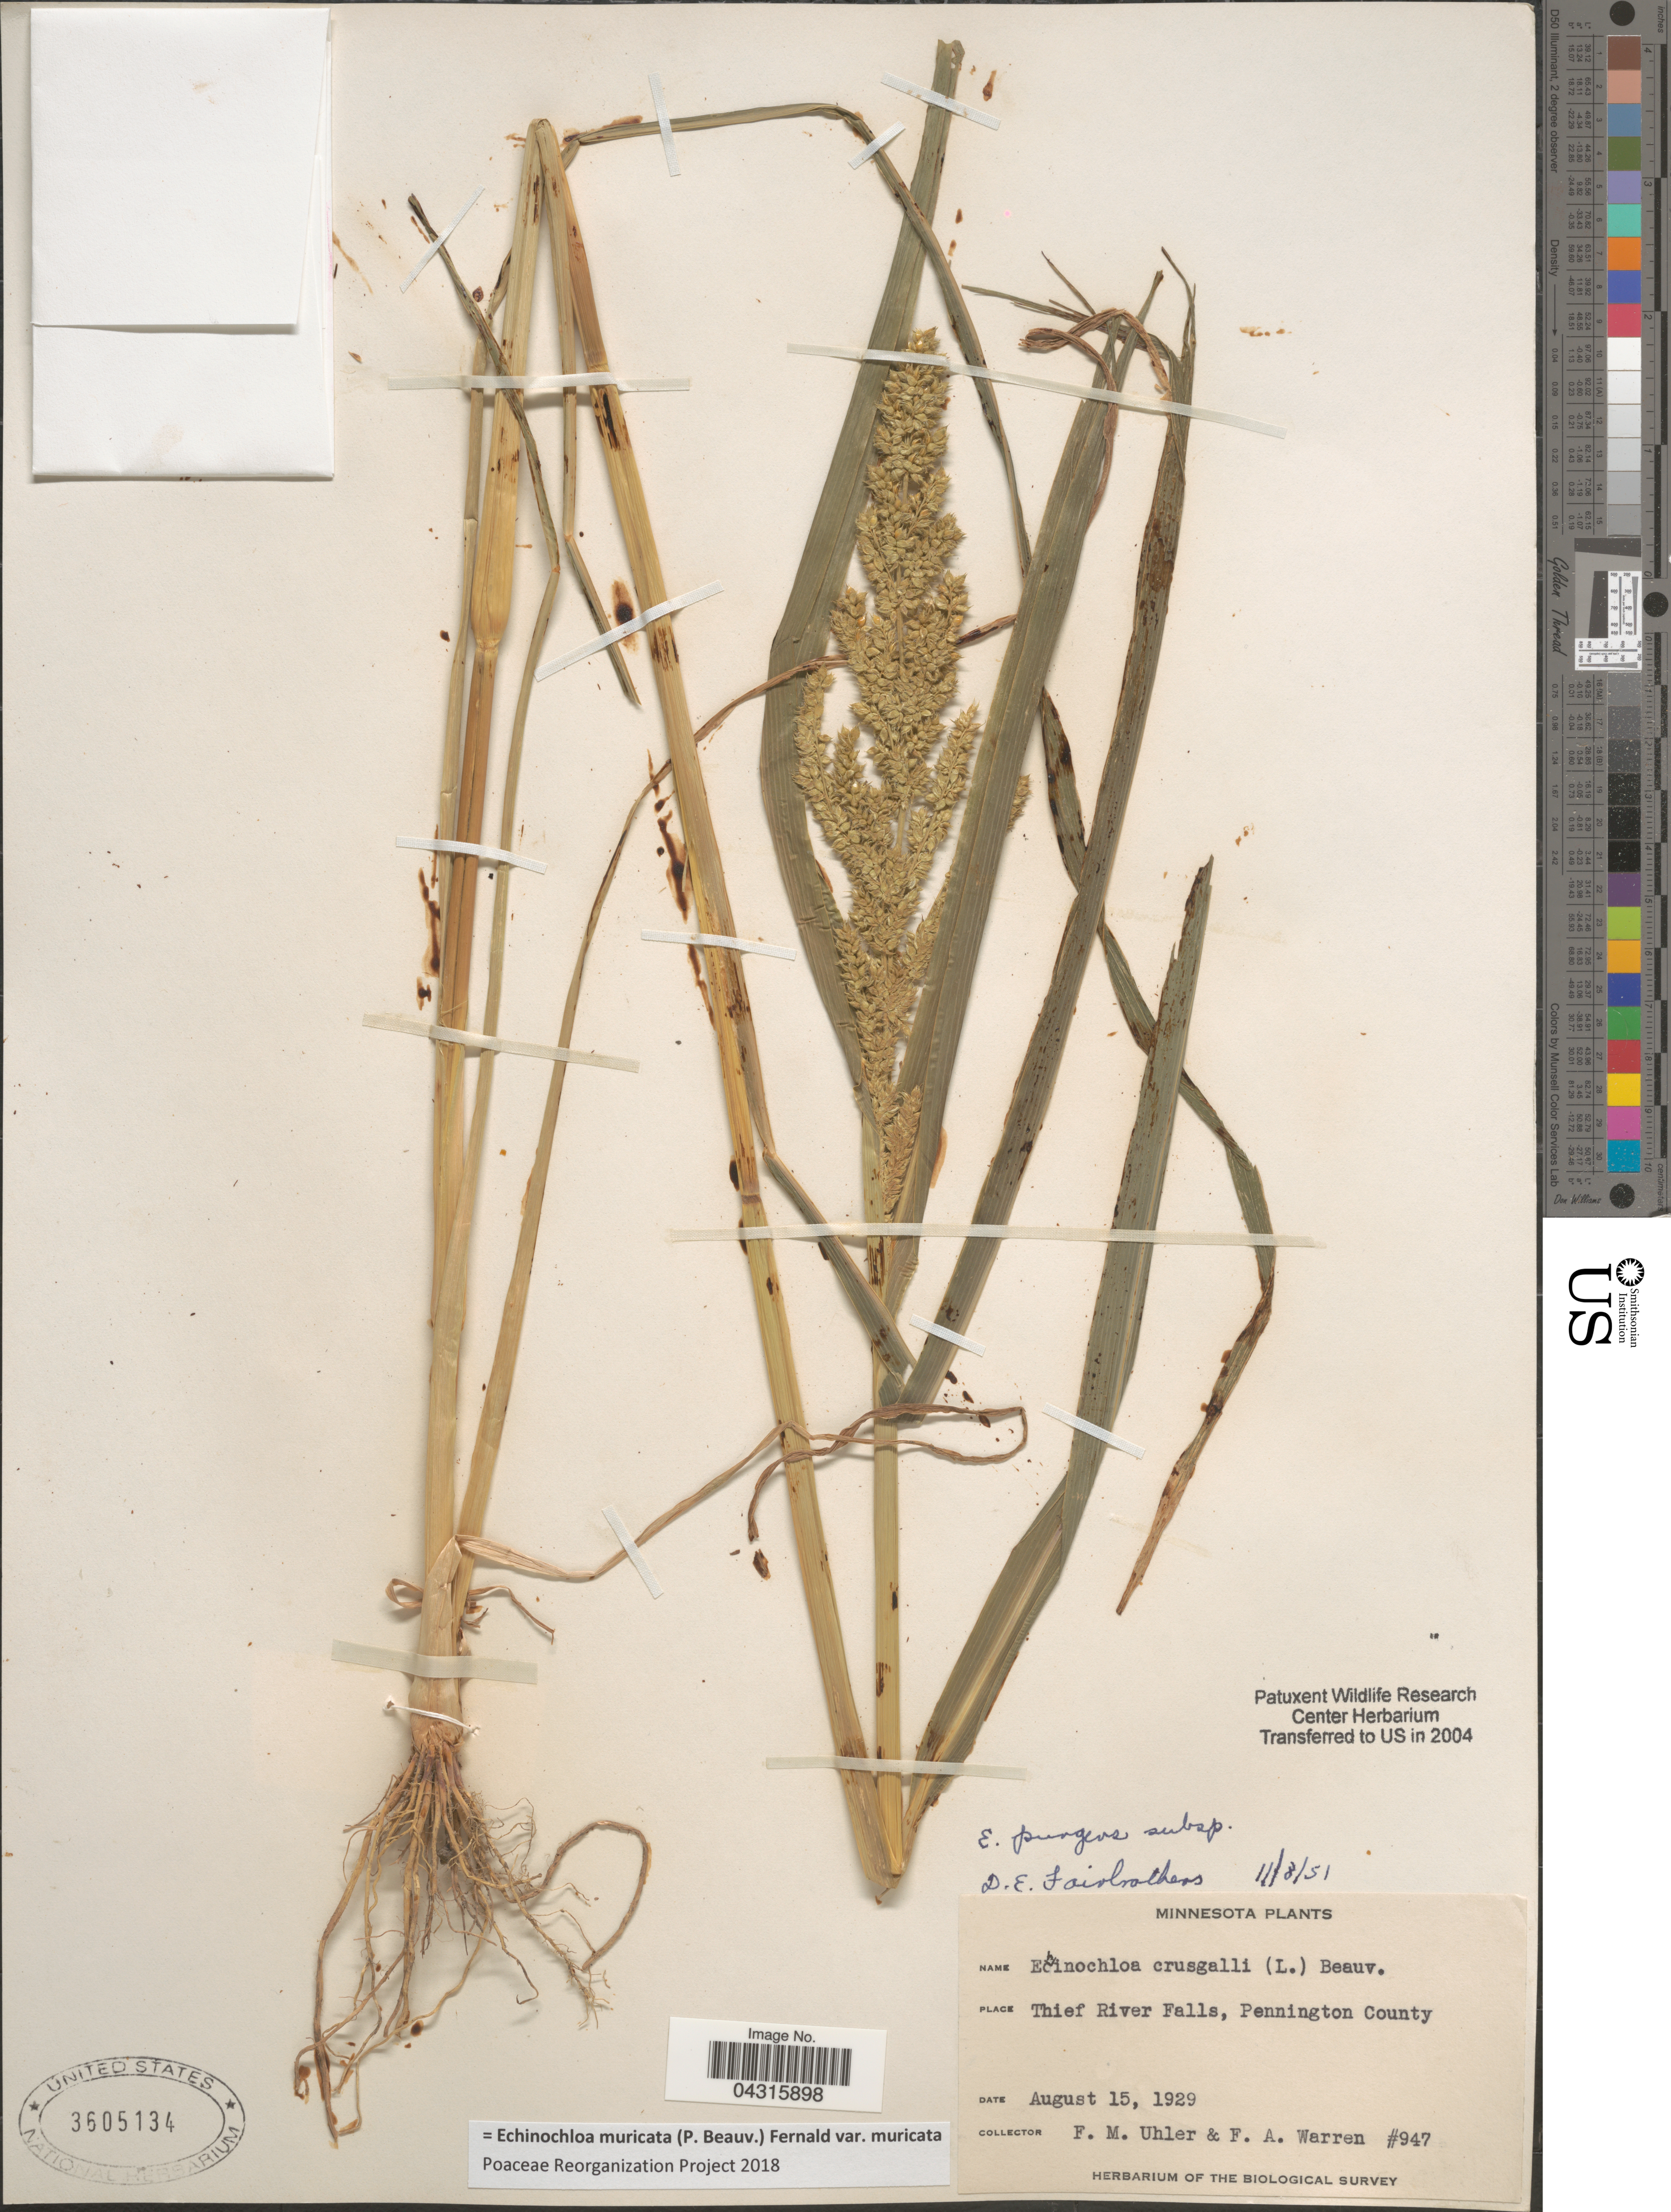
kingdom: Plantae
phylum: Tracheophyta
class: Liliopsida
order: Poales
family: Poaceae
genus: Echinochloa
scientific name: Echinochloa muricata var. muricata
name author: (P. Beauv.) Fernald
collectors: F. M. Uhler & F. Warren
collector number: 947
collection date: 1929-08-15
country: United States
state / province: Minnesota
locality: Thief River Falls, Pennington County. The Biological Survey.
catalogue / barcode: US 3605134